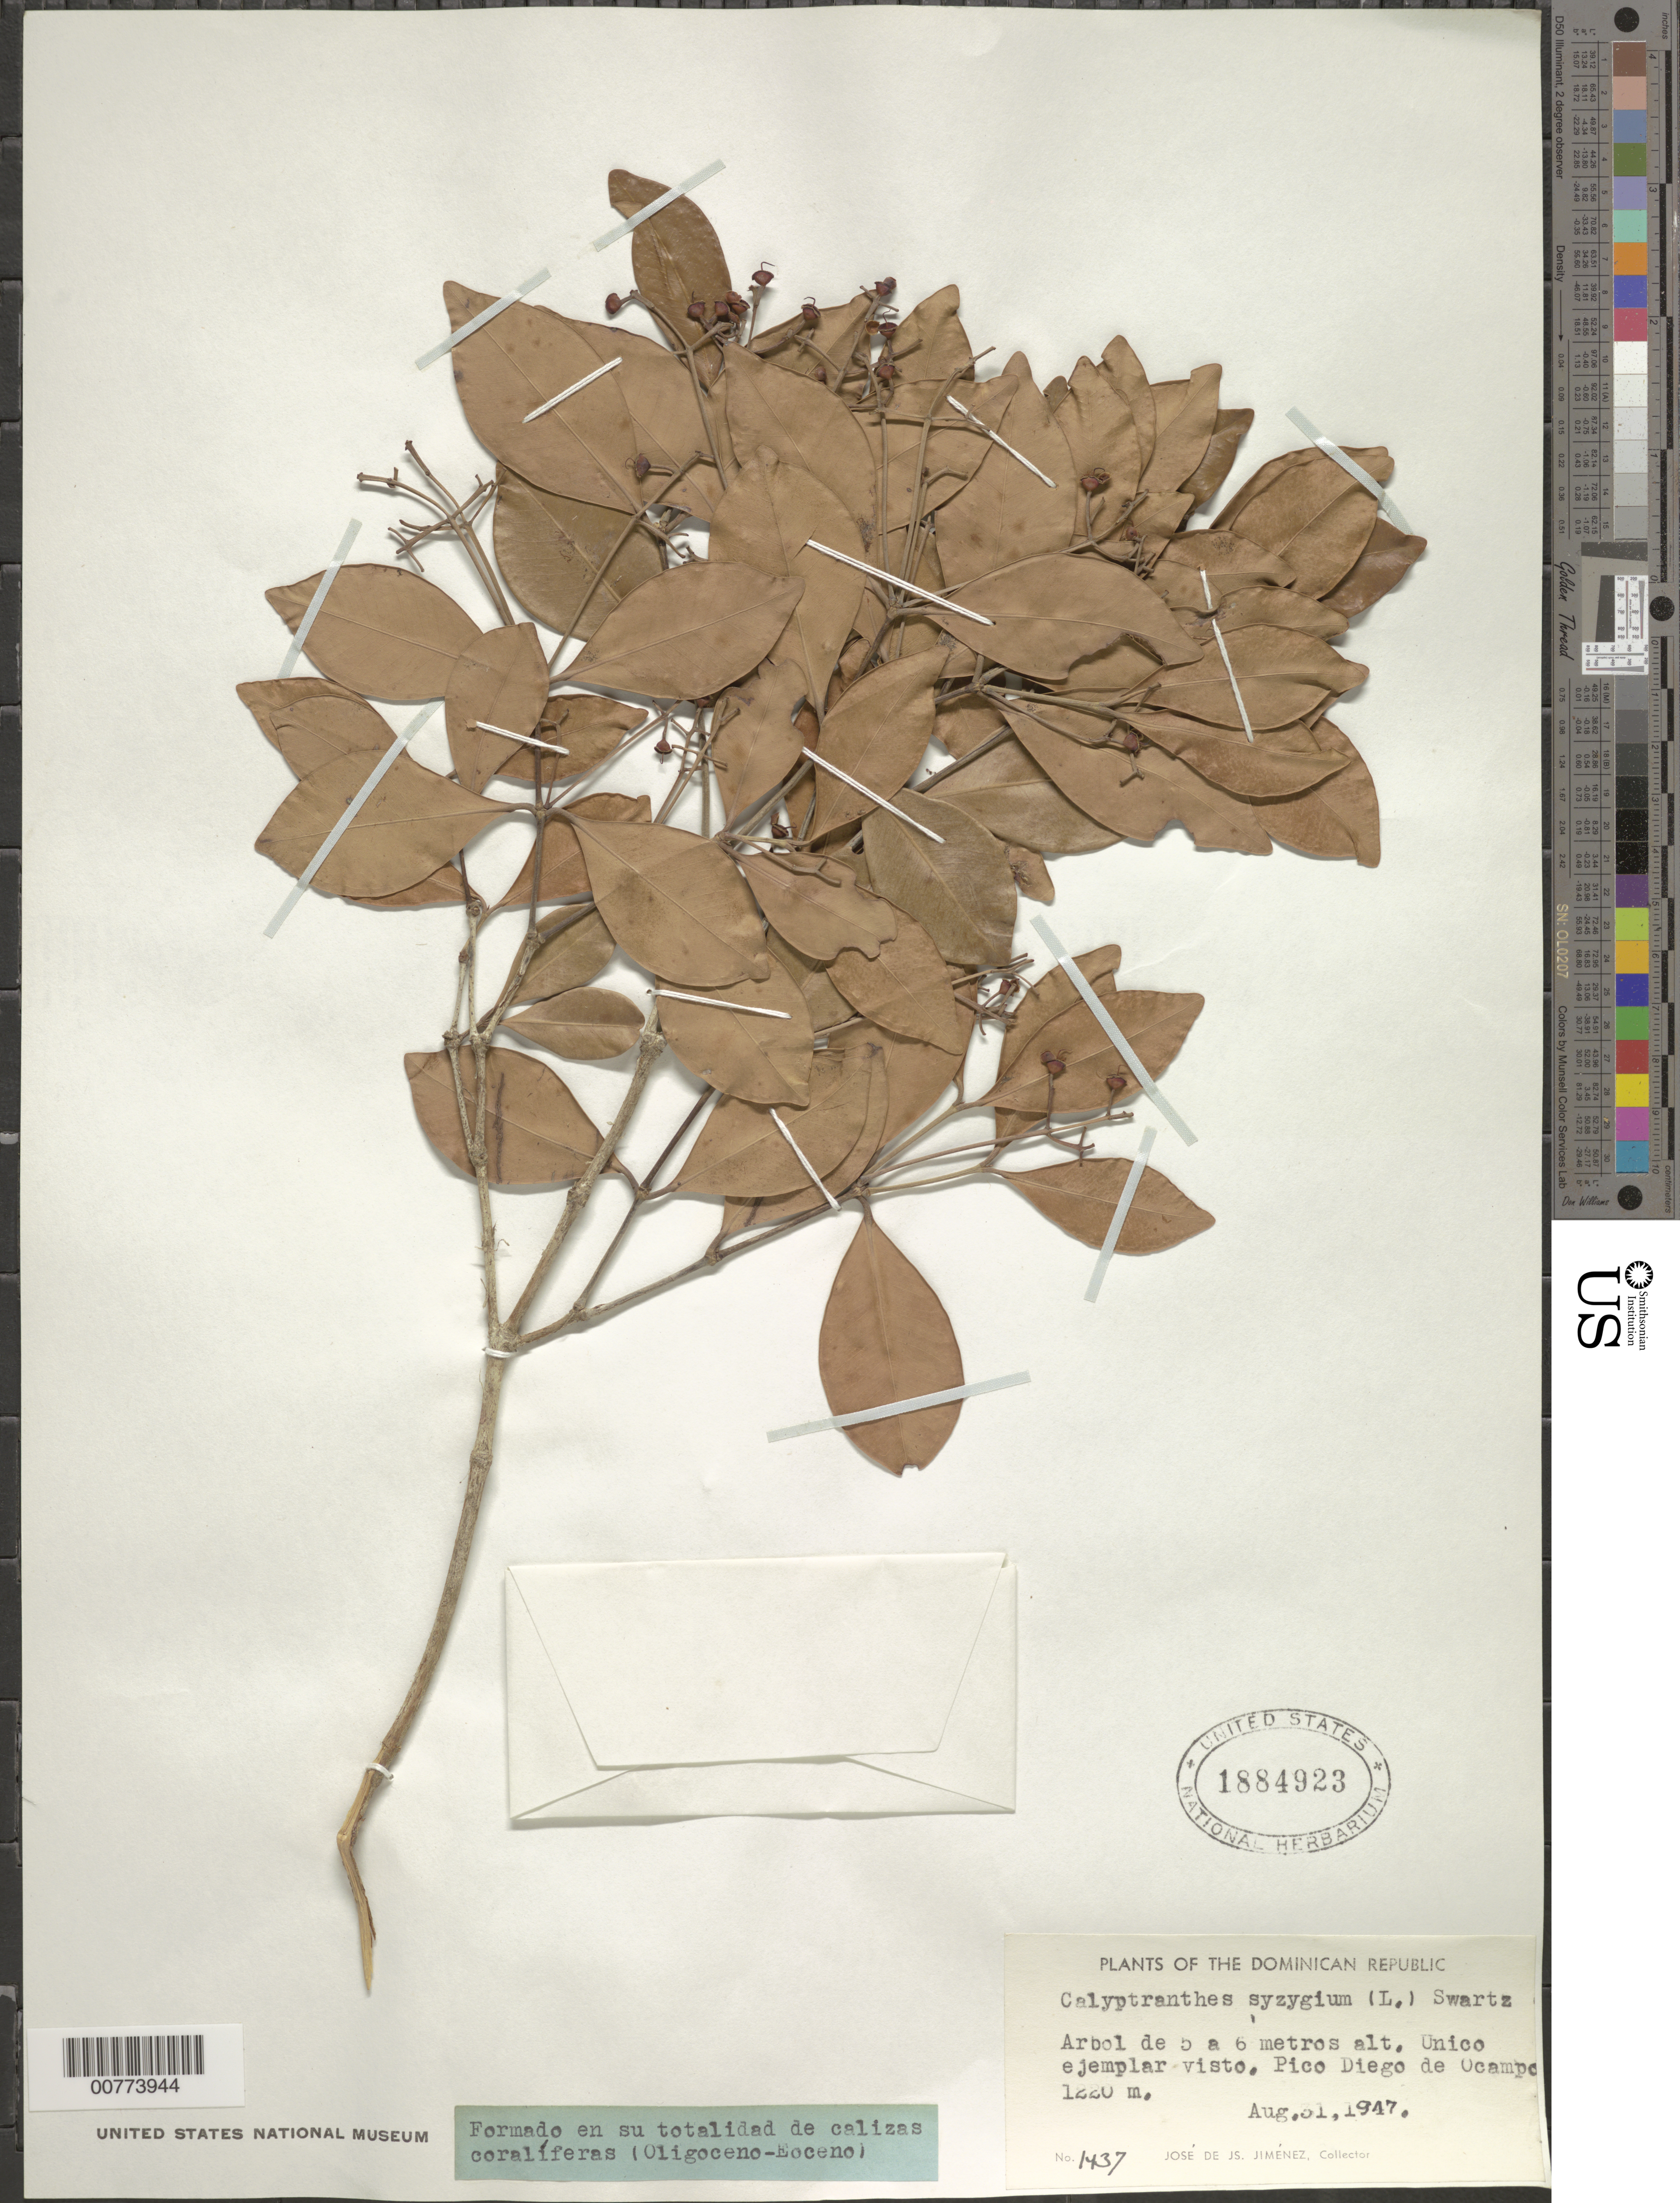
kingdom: Plantae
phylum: Tracheophyta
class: Magnoliopsida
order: Myrtales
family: Myrtaceae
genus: Myrcia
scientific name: Myrcia zuzygium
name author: (L.) A.R. Lourenço & E. Lucas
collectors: J. J. Jiménez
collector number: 1437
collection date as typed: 31 Aug 1947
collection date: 1947-08-31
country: Dominican Republic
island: Hispaniola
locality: Pico Diego de Ocampo.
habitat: Coraliferous limestone.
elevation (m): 1220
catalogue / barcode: US 1884923